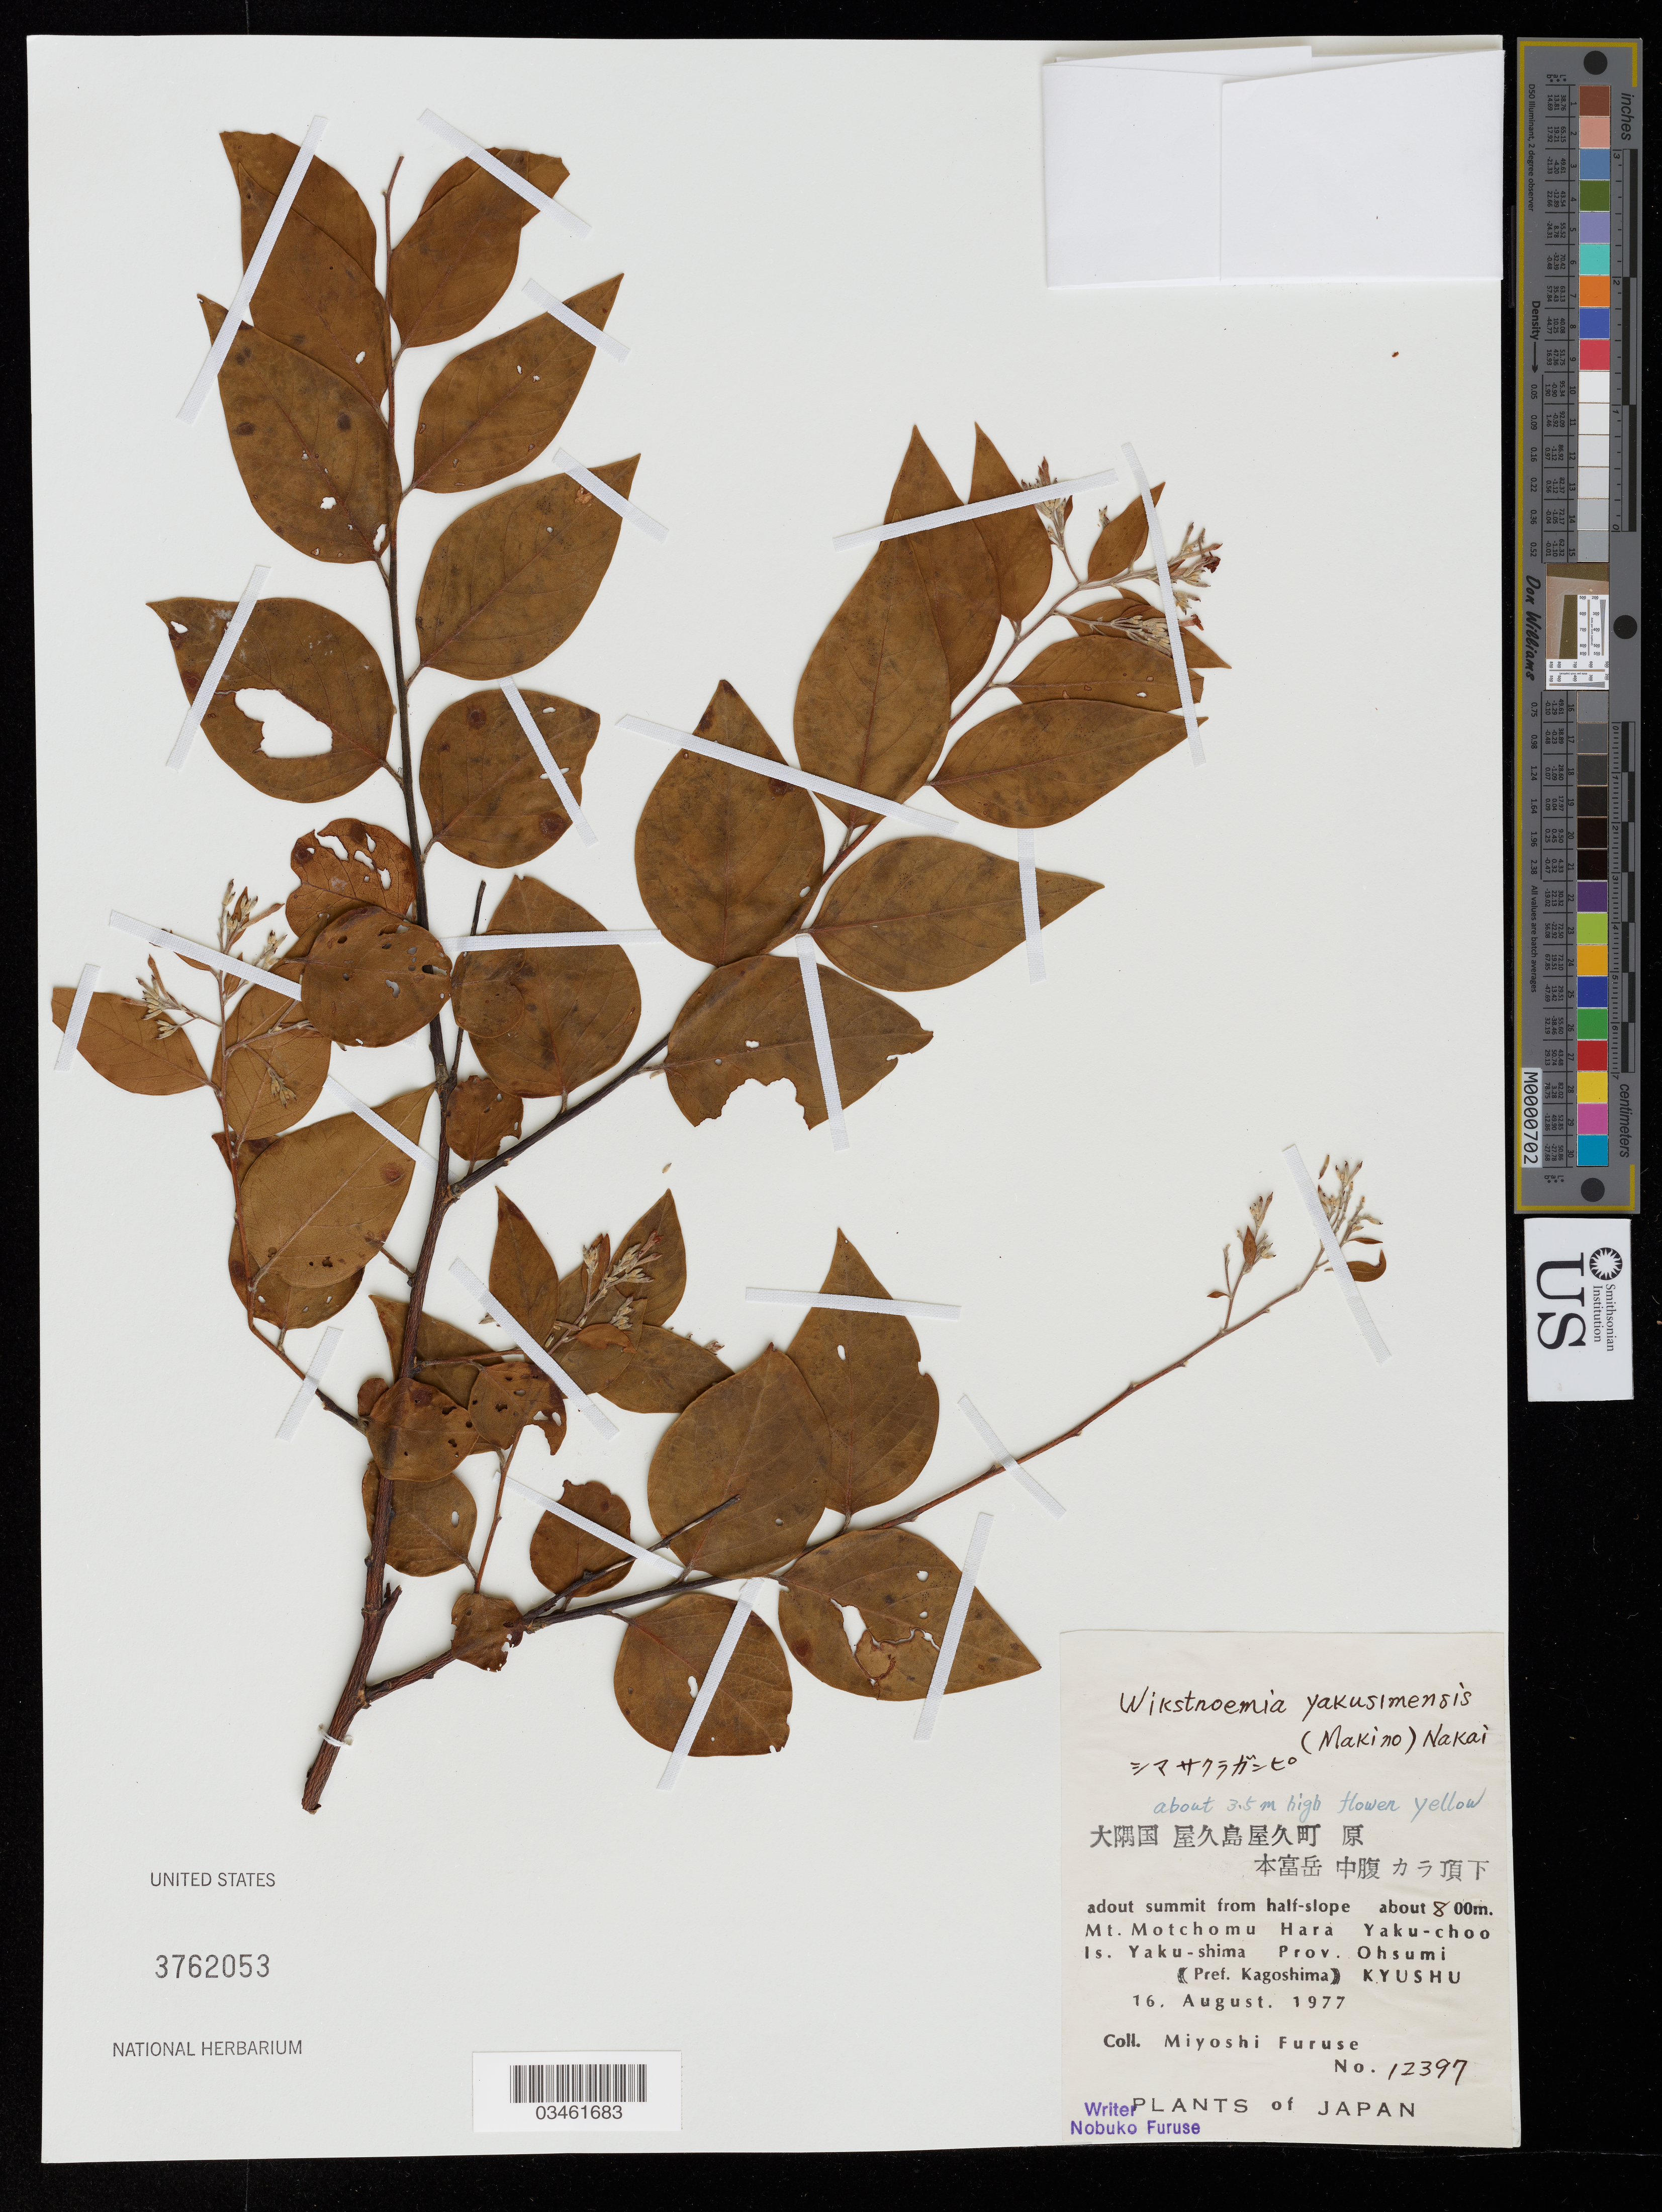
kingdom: Plantae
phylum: Tracheophyta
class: Magnoliopsida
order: Malvales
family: Thymelaeaceae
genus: Wikstroemia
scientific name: Wikstroemia yakushimensis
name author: (Makino) Nakai ex Masam.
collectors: M. Furuse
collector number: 12397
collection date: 1977-08-16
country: Japan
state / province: Kagosima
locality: Adout summit from half-slope Mt. Motchomu Hara Yaku-choo Is. Yaku-shima Prov. Ohsumi (Pref. Kagoshima). Kyushu.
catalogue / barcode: US 3762053